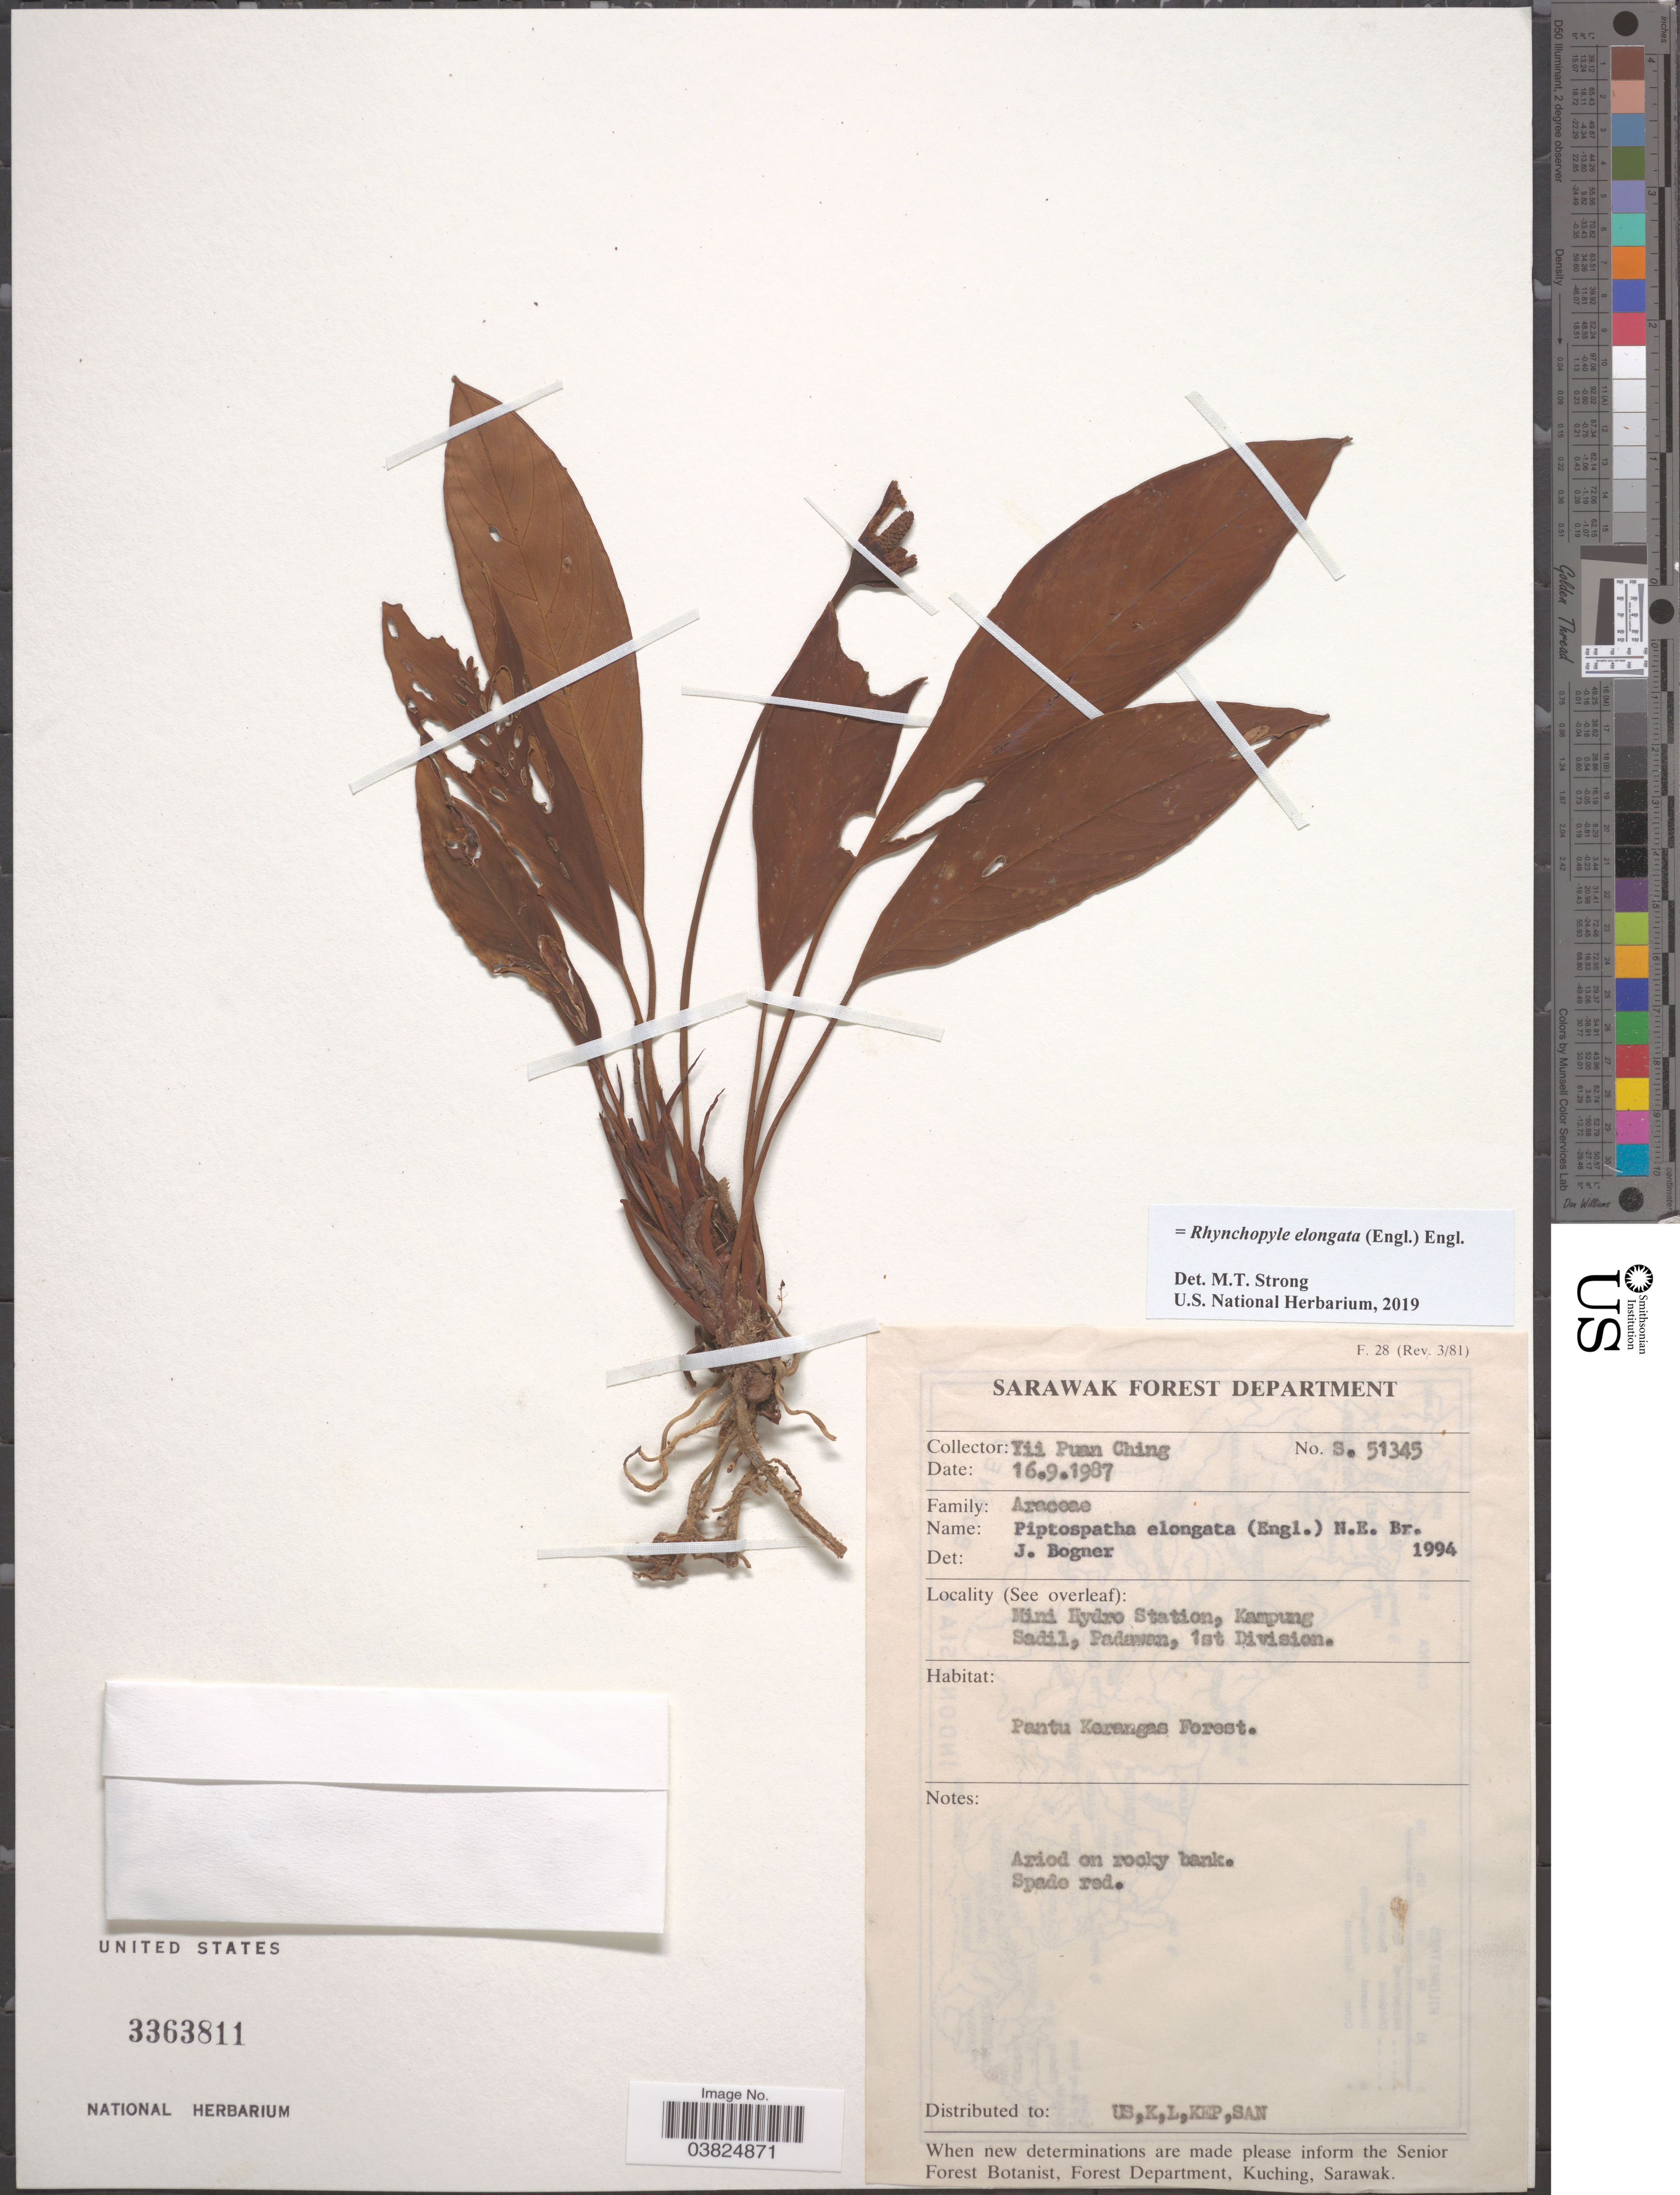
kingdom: Plantae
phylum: Tracheophyta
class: Liliopsida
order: Alismatales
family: Araceae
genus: Rhynchopyle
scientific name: Rhynchopyle elongata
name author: (Engl.) Engl.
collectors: Y. P. Ching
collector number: S51345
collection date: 1987-09-16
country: Malaysia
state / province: Sarawak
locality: Mini Hydro Station, Kampung Sadil, Padawan, 1st Division. Pantu Kerangas Forest.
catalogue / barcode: US 3363811